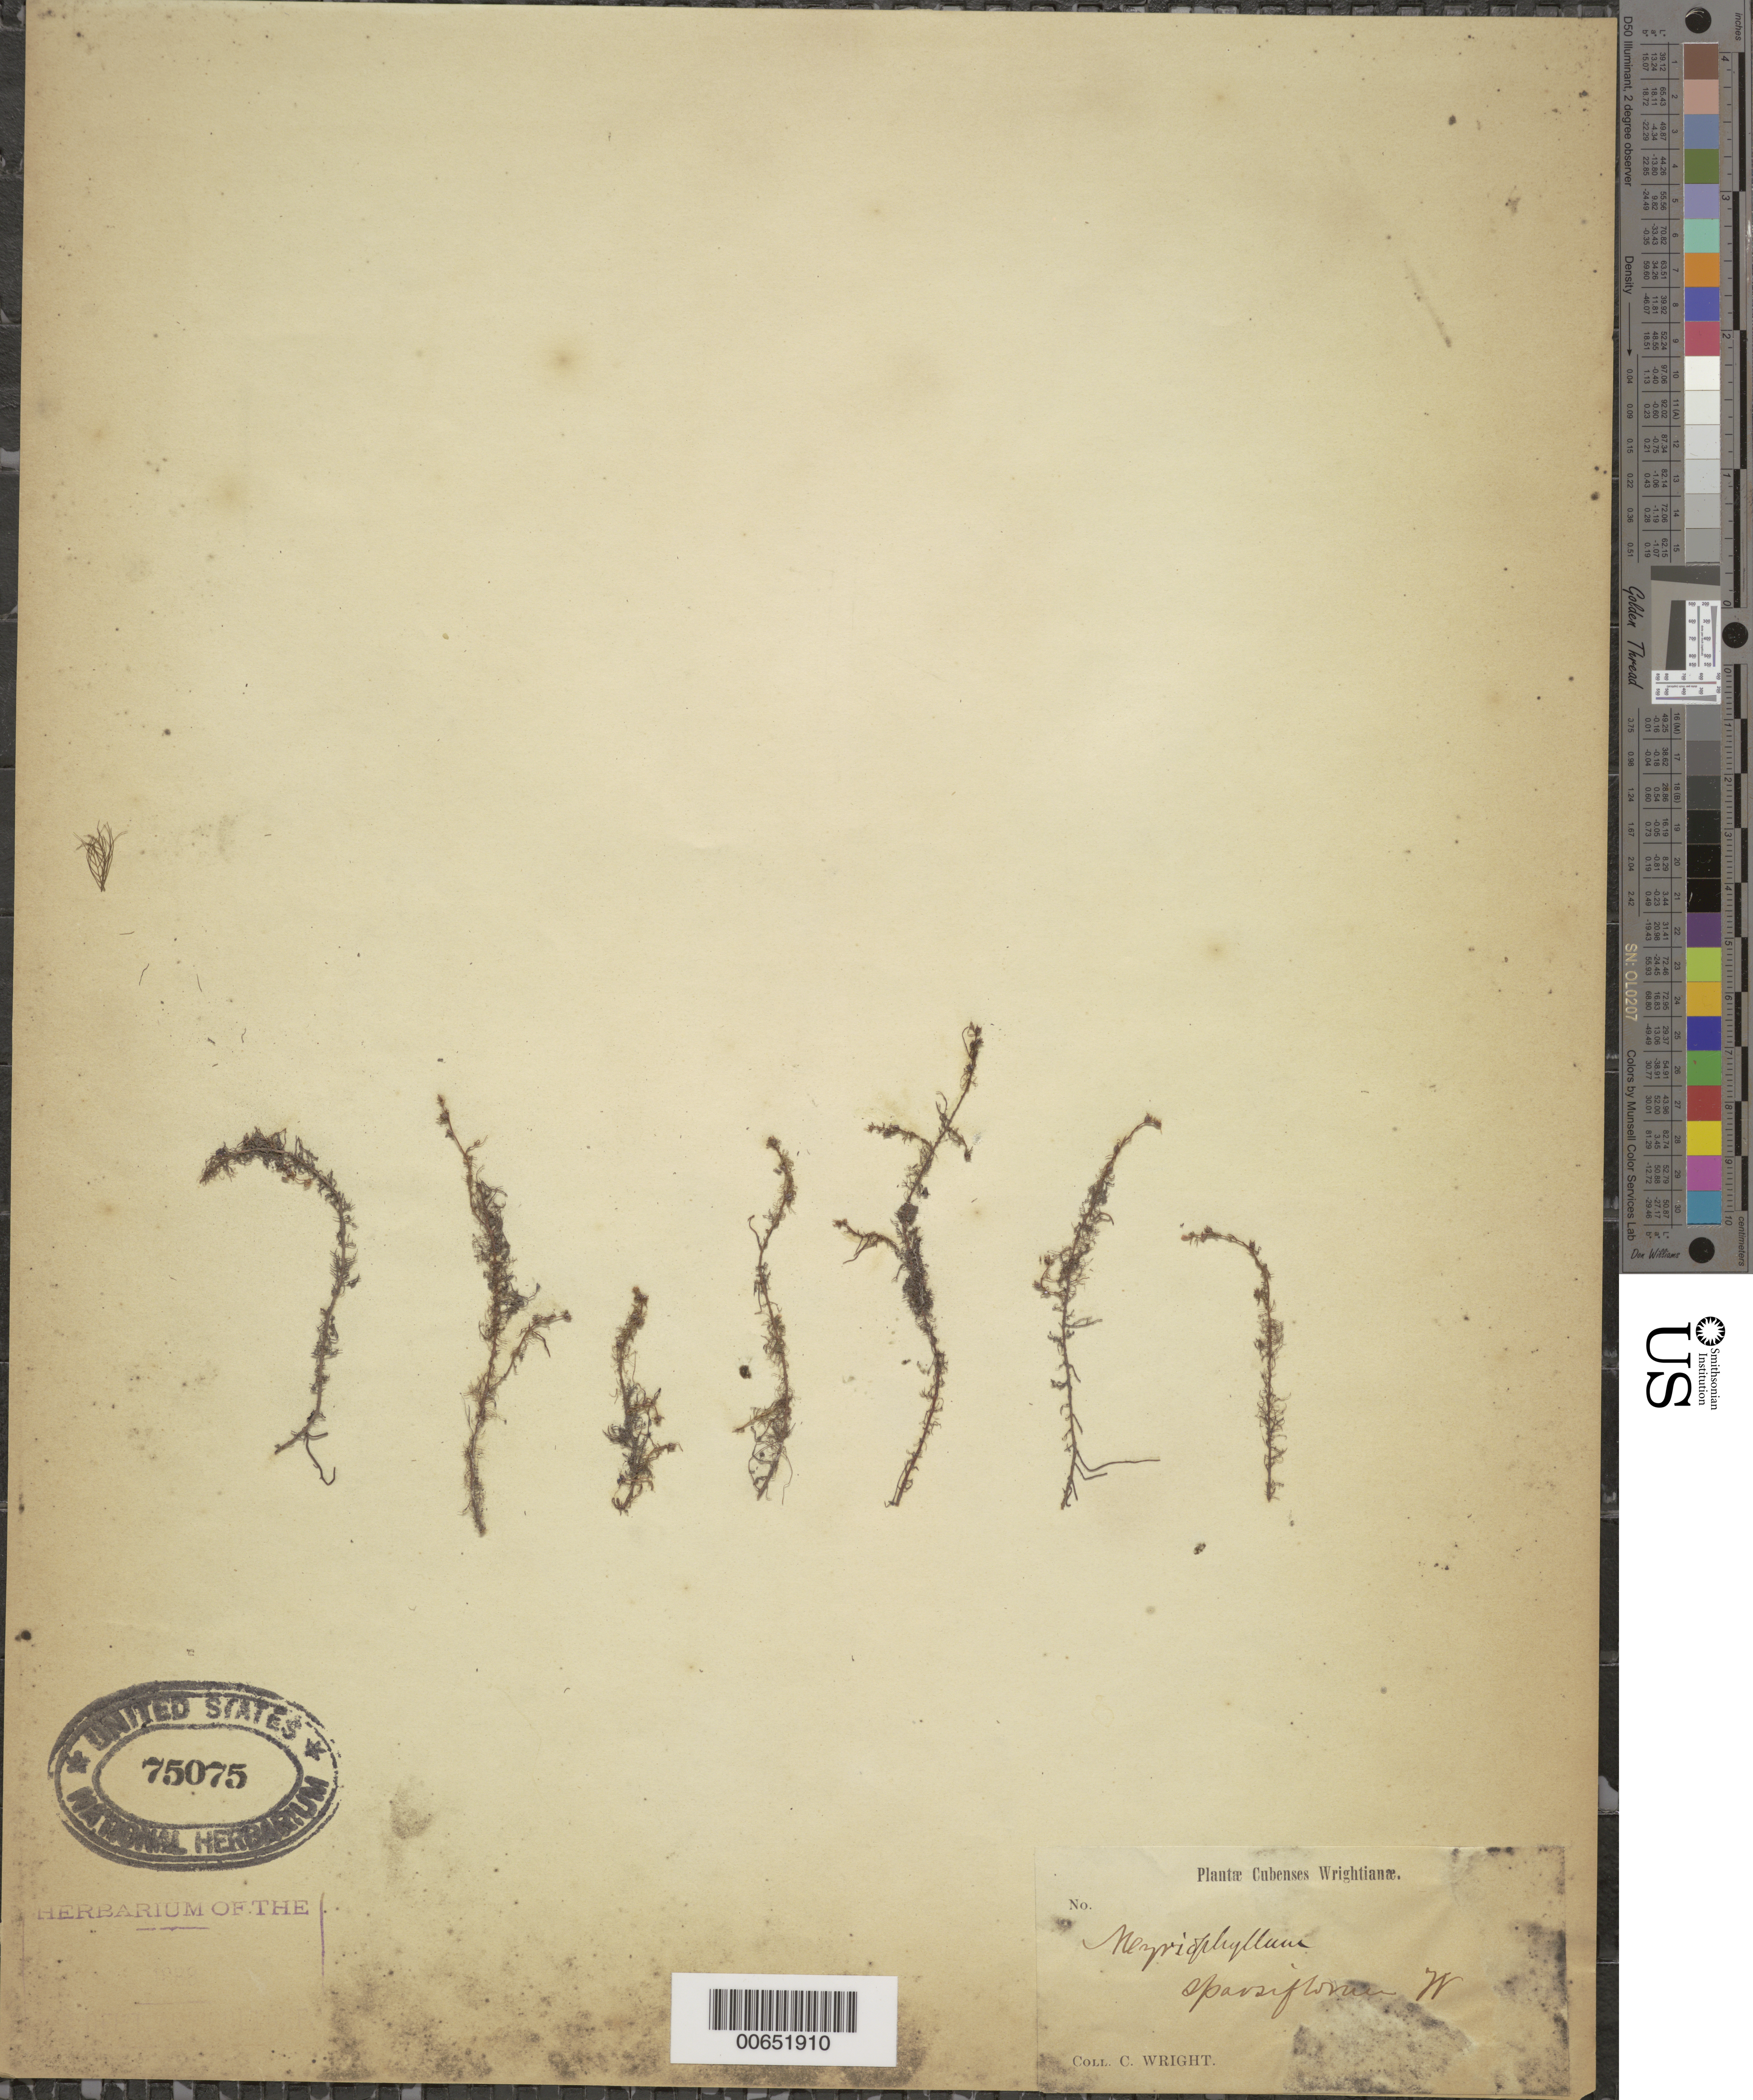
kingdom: Plantae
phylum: Tracheophyta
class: Magnoliopsida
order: Saxifragales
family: Haloragaceae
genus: Myriophyllum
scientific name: Myriophyllum sparsiflorum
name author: C. Wright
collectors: C. Wright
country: Cuba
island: Greater Antilles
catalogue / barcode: US 75075